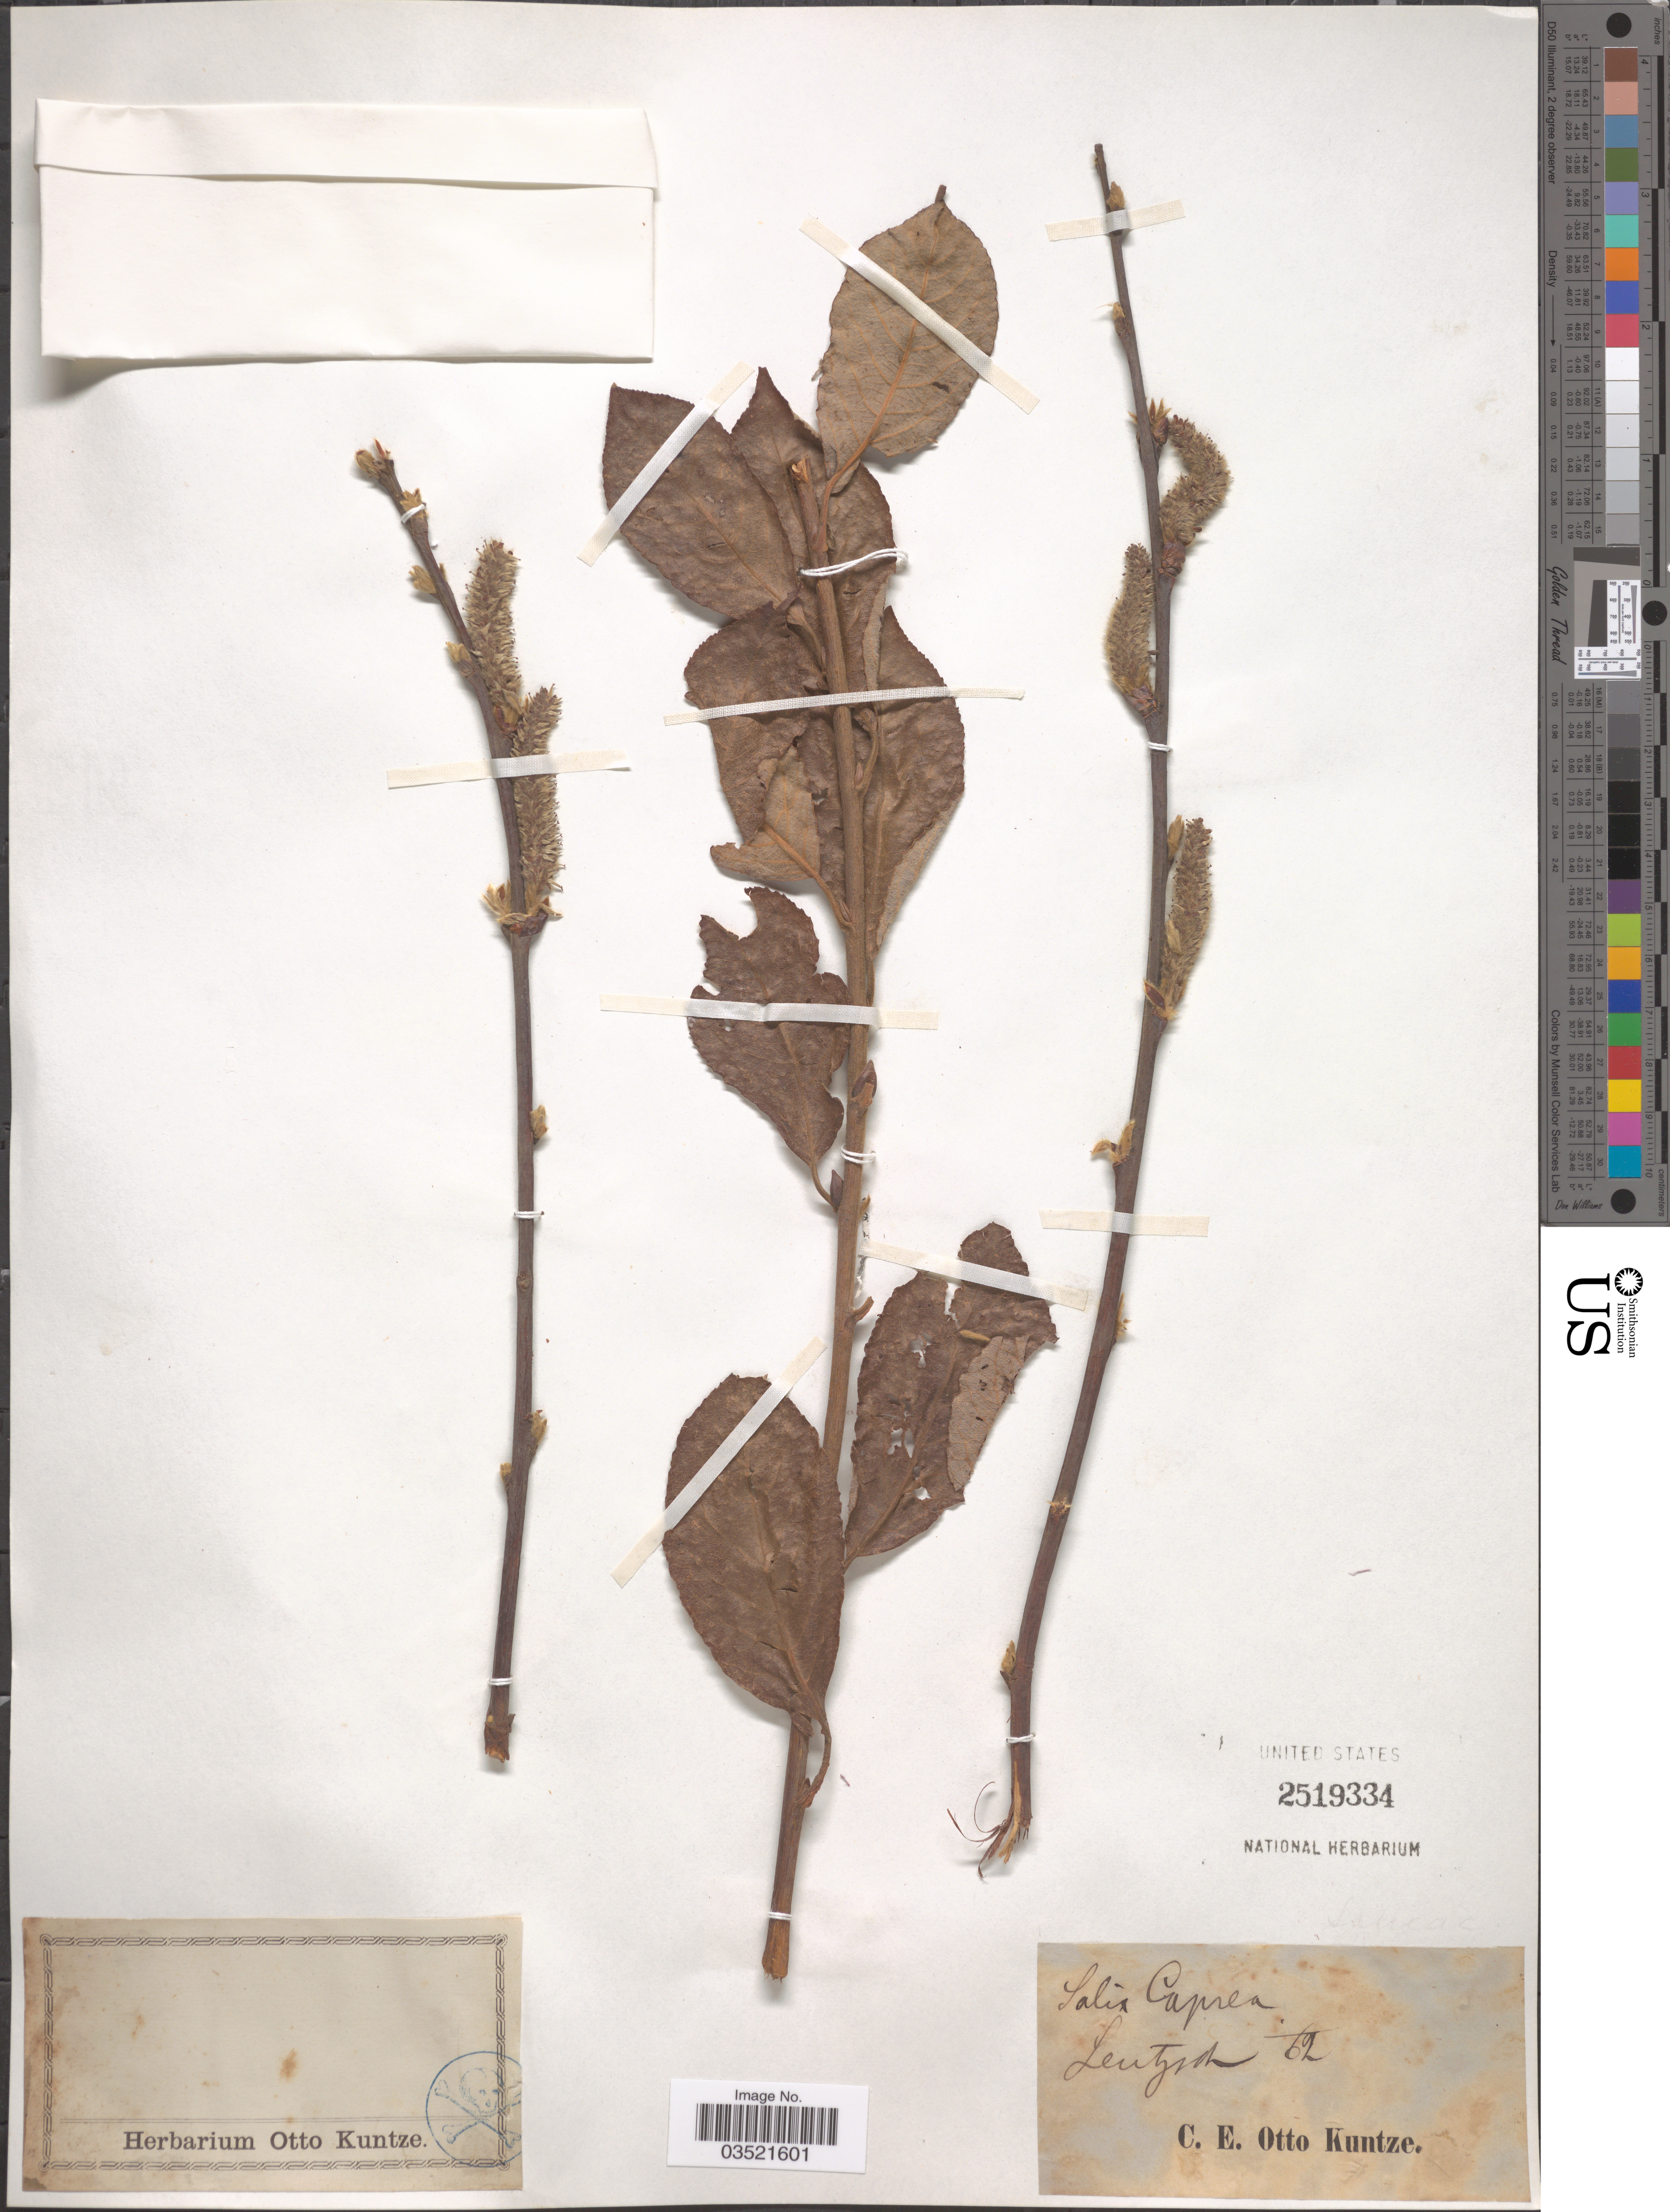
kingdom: Plantae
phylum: Tracheophyta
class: Magnoliopsida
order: Malpighiales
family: Salicaceae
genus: Salix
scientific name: Salix caprea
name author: L.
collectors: C.E.O. Kuntze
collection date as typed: Transcribed d/m/y: //62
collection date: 1862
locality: Leutza [interpreted].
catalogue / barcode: US 2519334